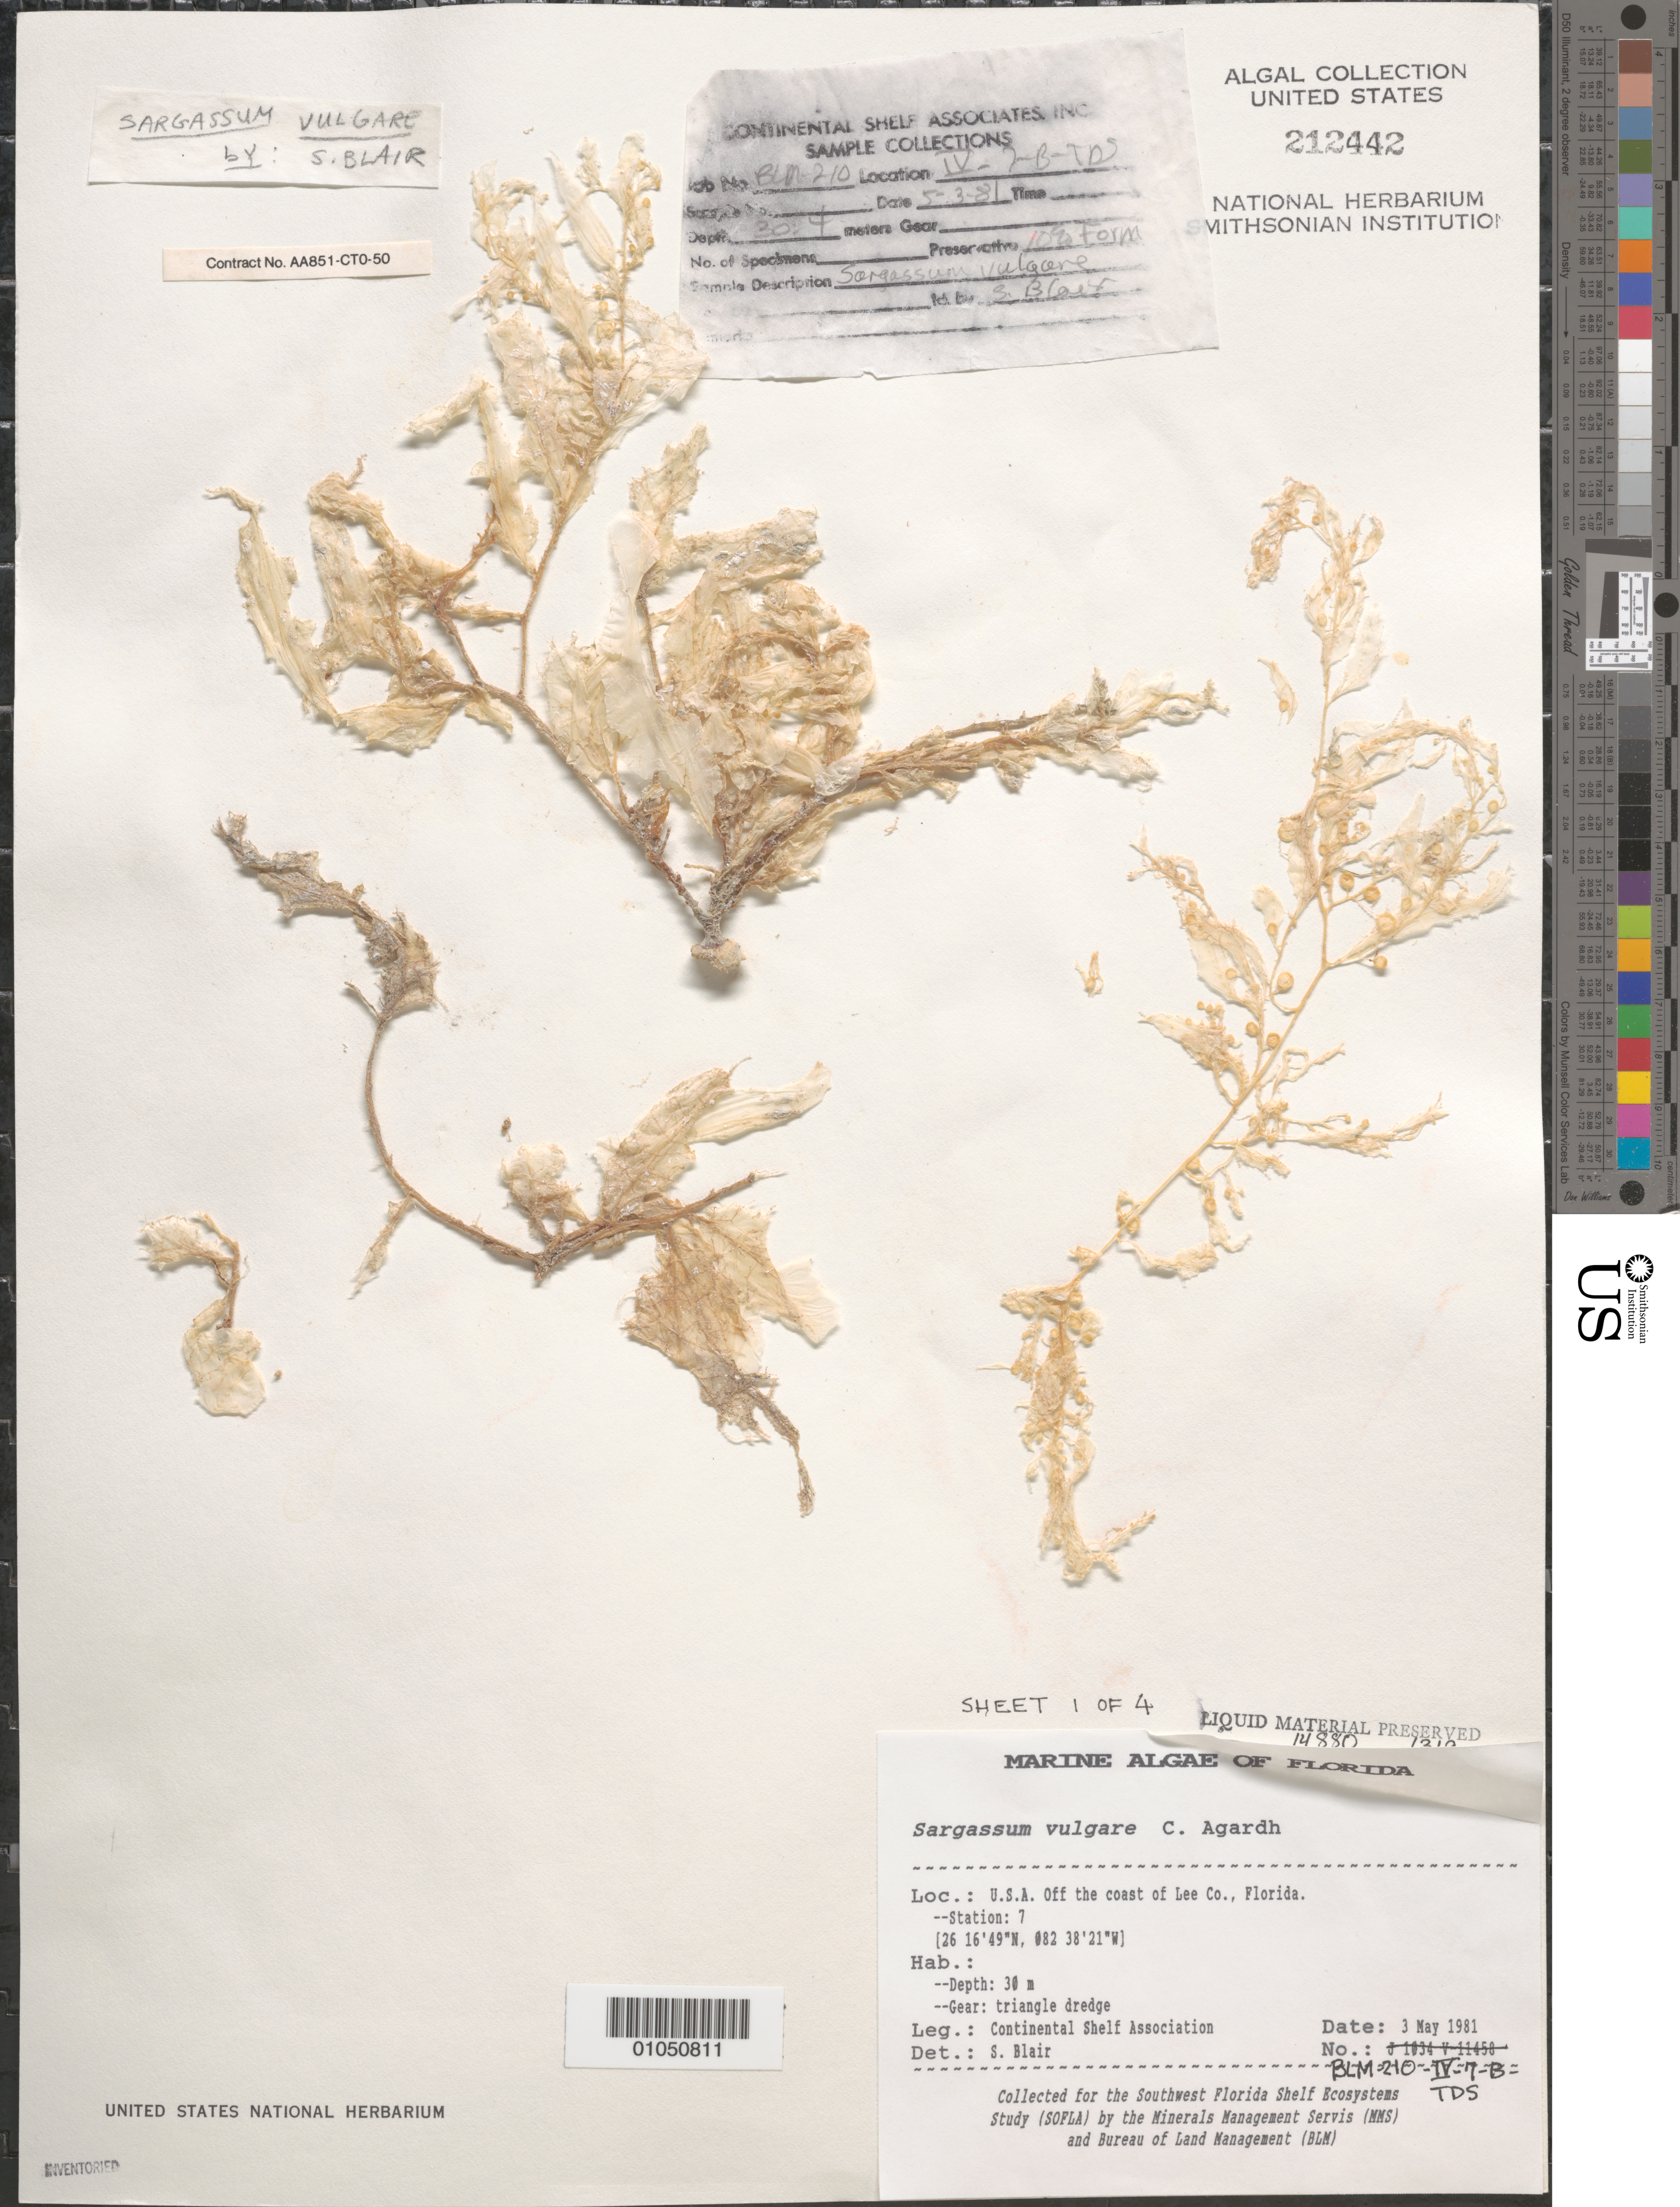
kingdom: Chromista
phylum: Ochrophyta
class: Phaeophyceae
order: Fucales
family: Sargassaceae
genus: Sargassum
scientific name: Sargassum vulgare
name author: C. Agardh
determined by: Blair, S. M.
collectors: Continental Shelf Associates Inc.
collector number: BLM-210-IV-7-B-TDS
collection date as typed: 03 May 1981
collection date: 1981-05-03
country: United States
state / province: Florida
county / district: Lee County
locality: Gulf of Mexico off the coast of Lee County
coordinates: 26 16'49"N, 82 38'21"W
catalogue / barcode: US 212442